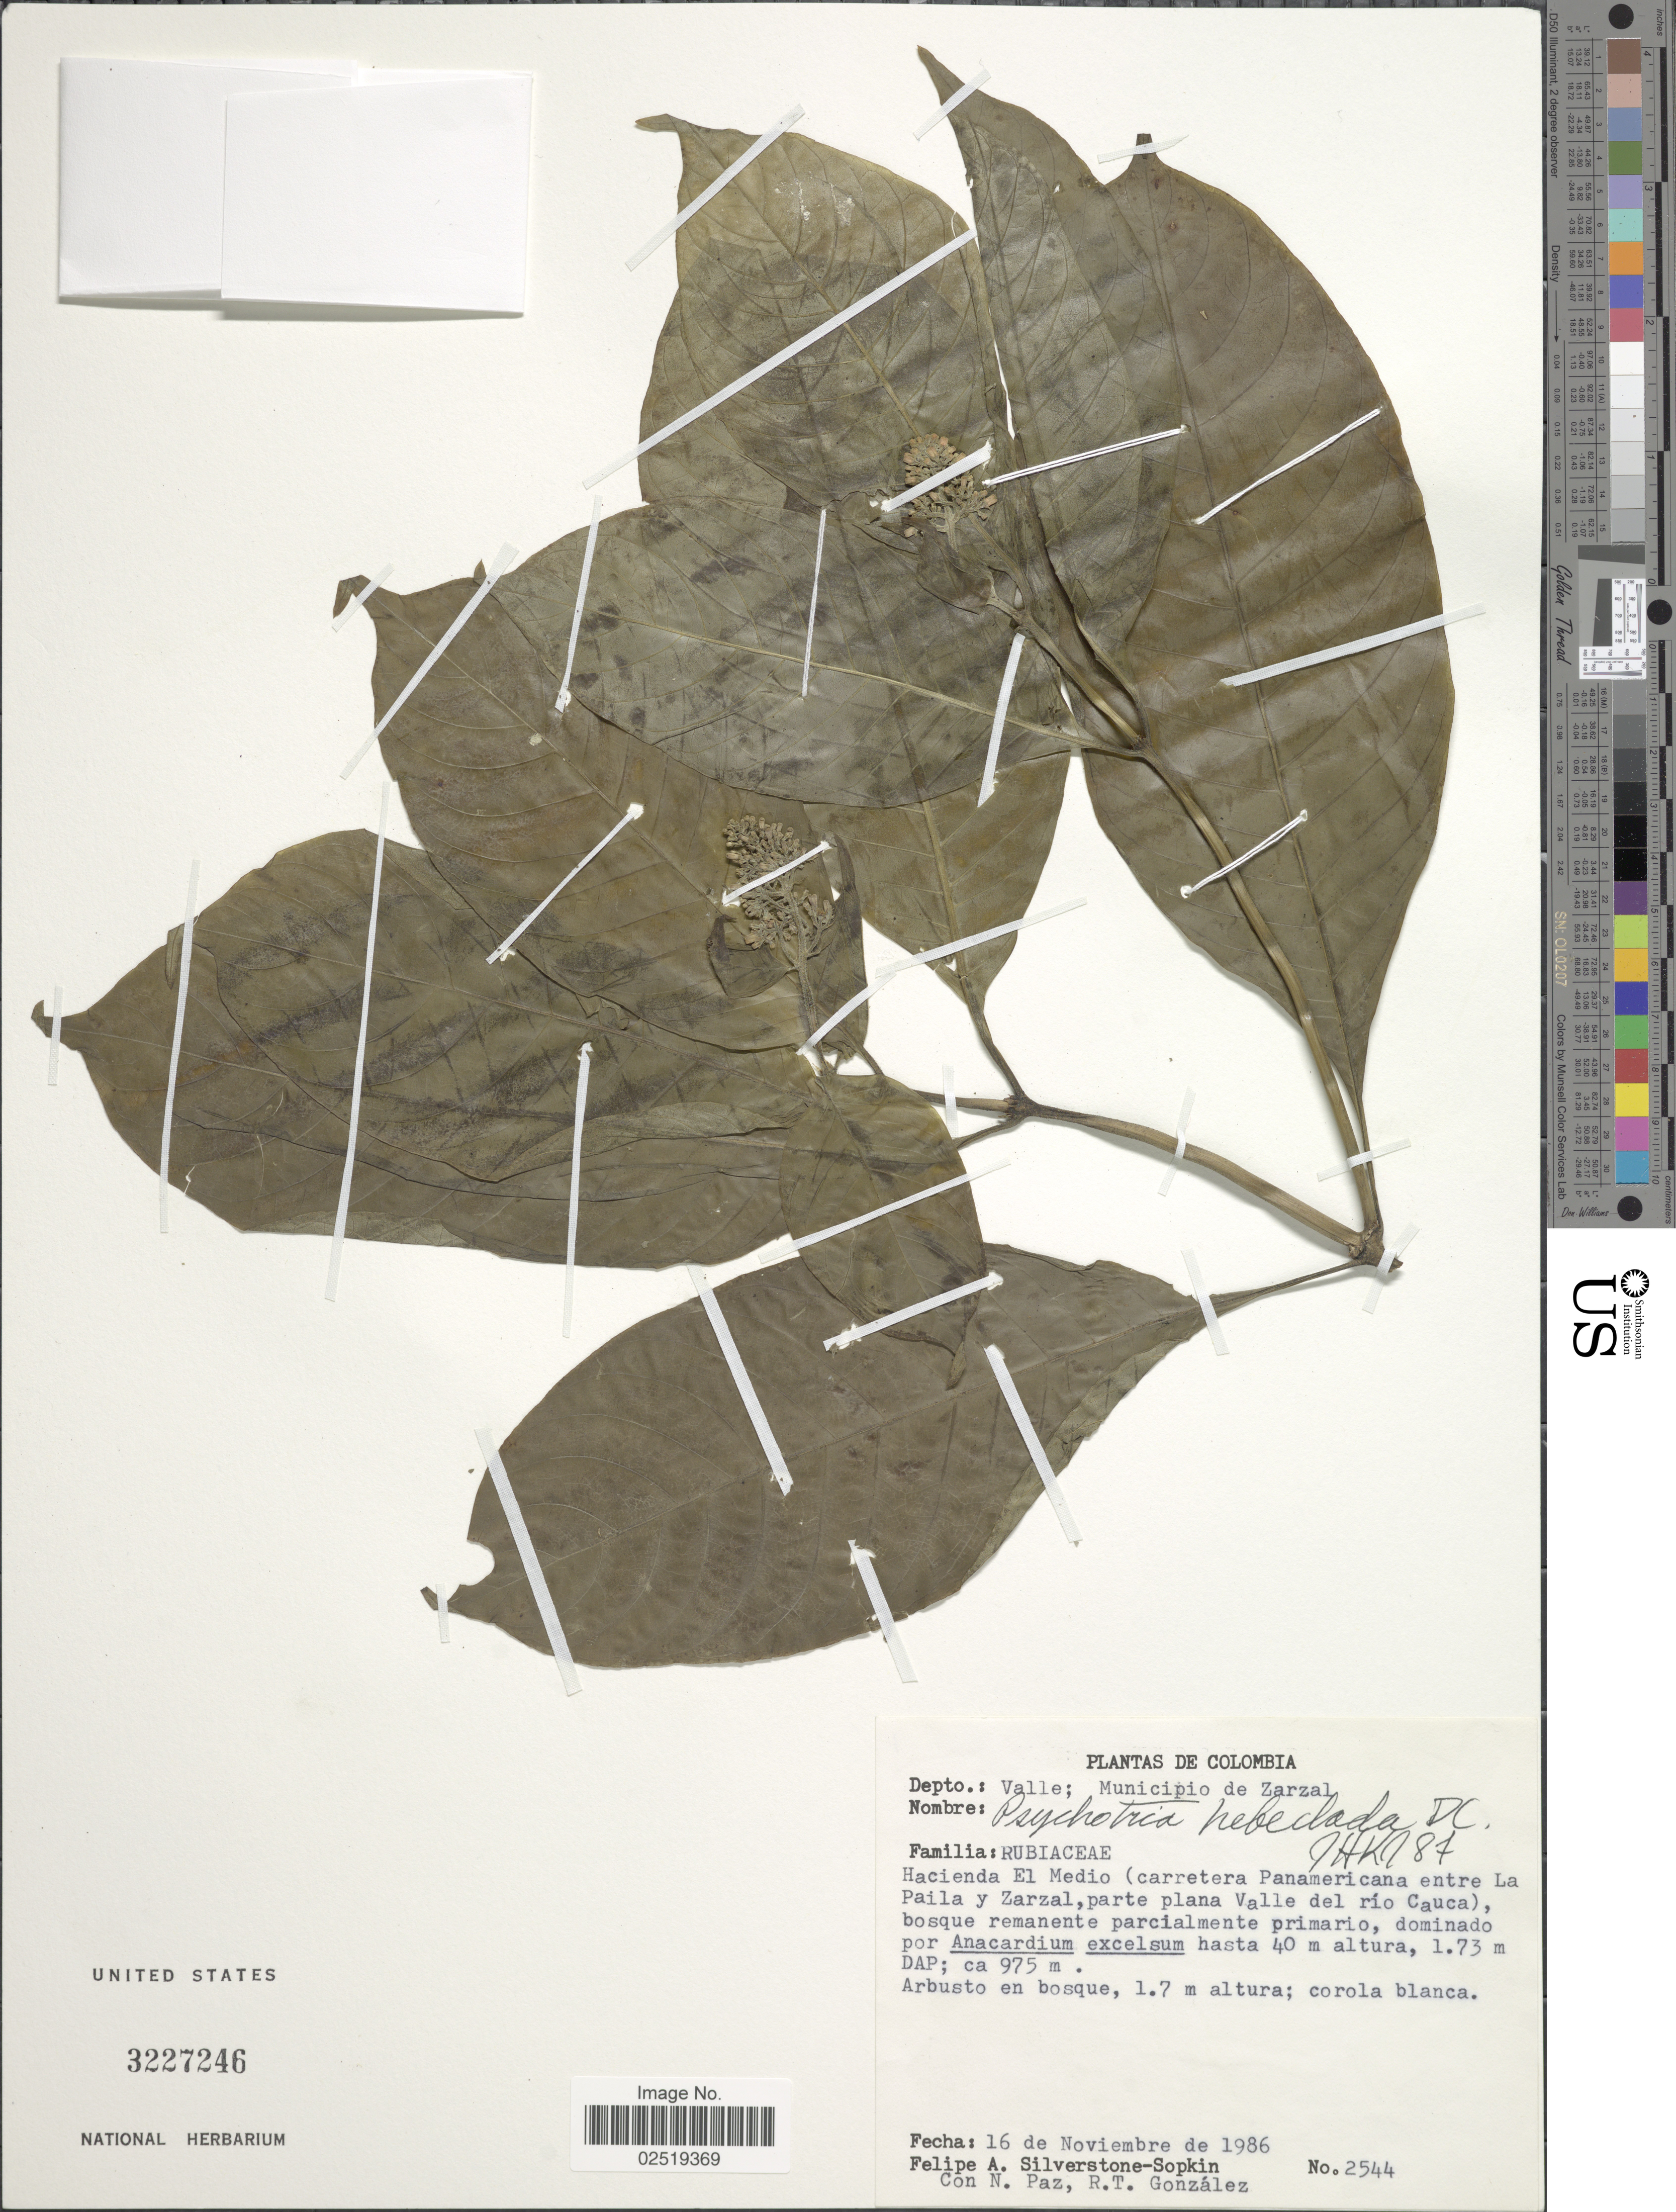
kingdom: Plantae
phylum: Tracheophyta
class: Magnoliopsida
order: Gentianales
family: Rubiaceae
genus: Psychotria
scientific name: Psychotria hebeclada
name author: DC.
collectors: P. A. Silverstone-Sopkin, N. Paz & R. Gonzalez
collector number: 2544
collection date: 1986-11-16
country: Colombia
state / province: Valle del Cauca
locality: Depto.: Valle; Municipio de Zarzal. Hacienda El Medio (carretera Panamericana entre La Paila y Zarzal, parte plana Valle del rio Cauca)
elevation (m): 975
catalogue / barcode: US 3227246